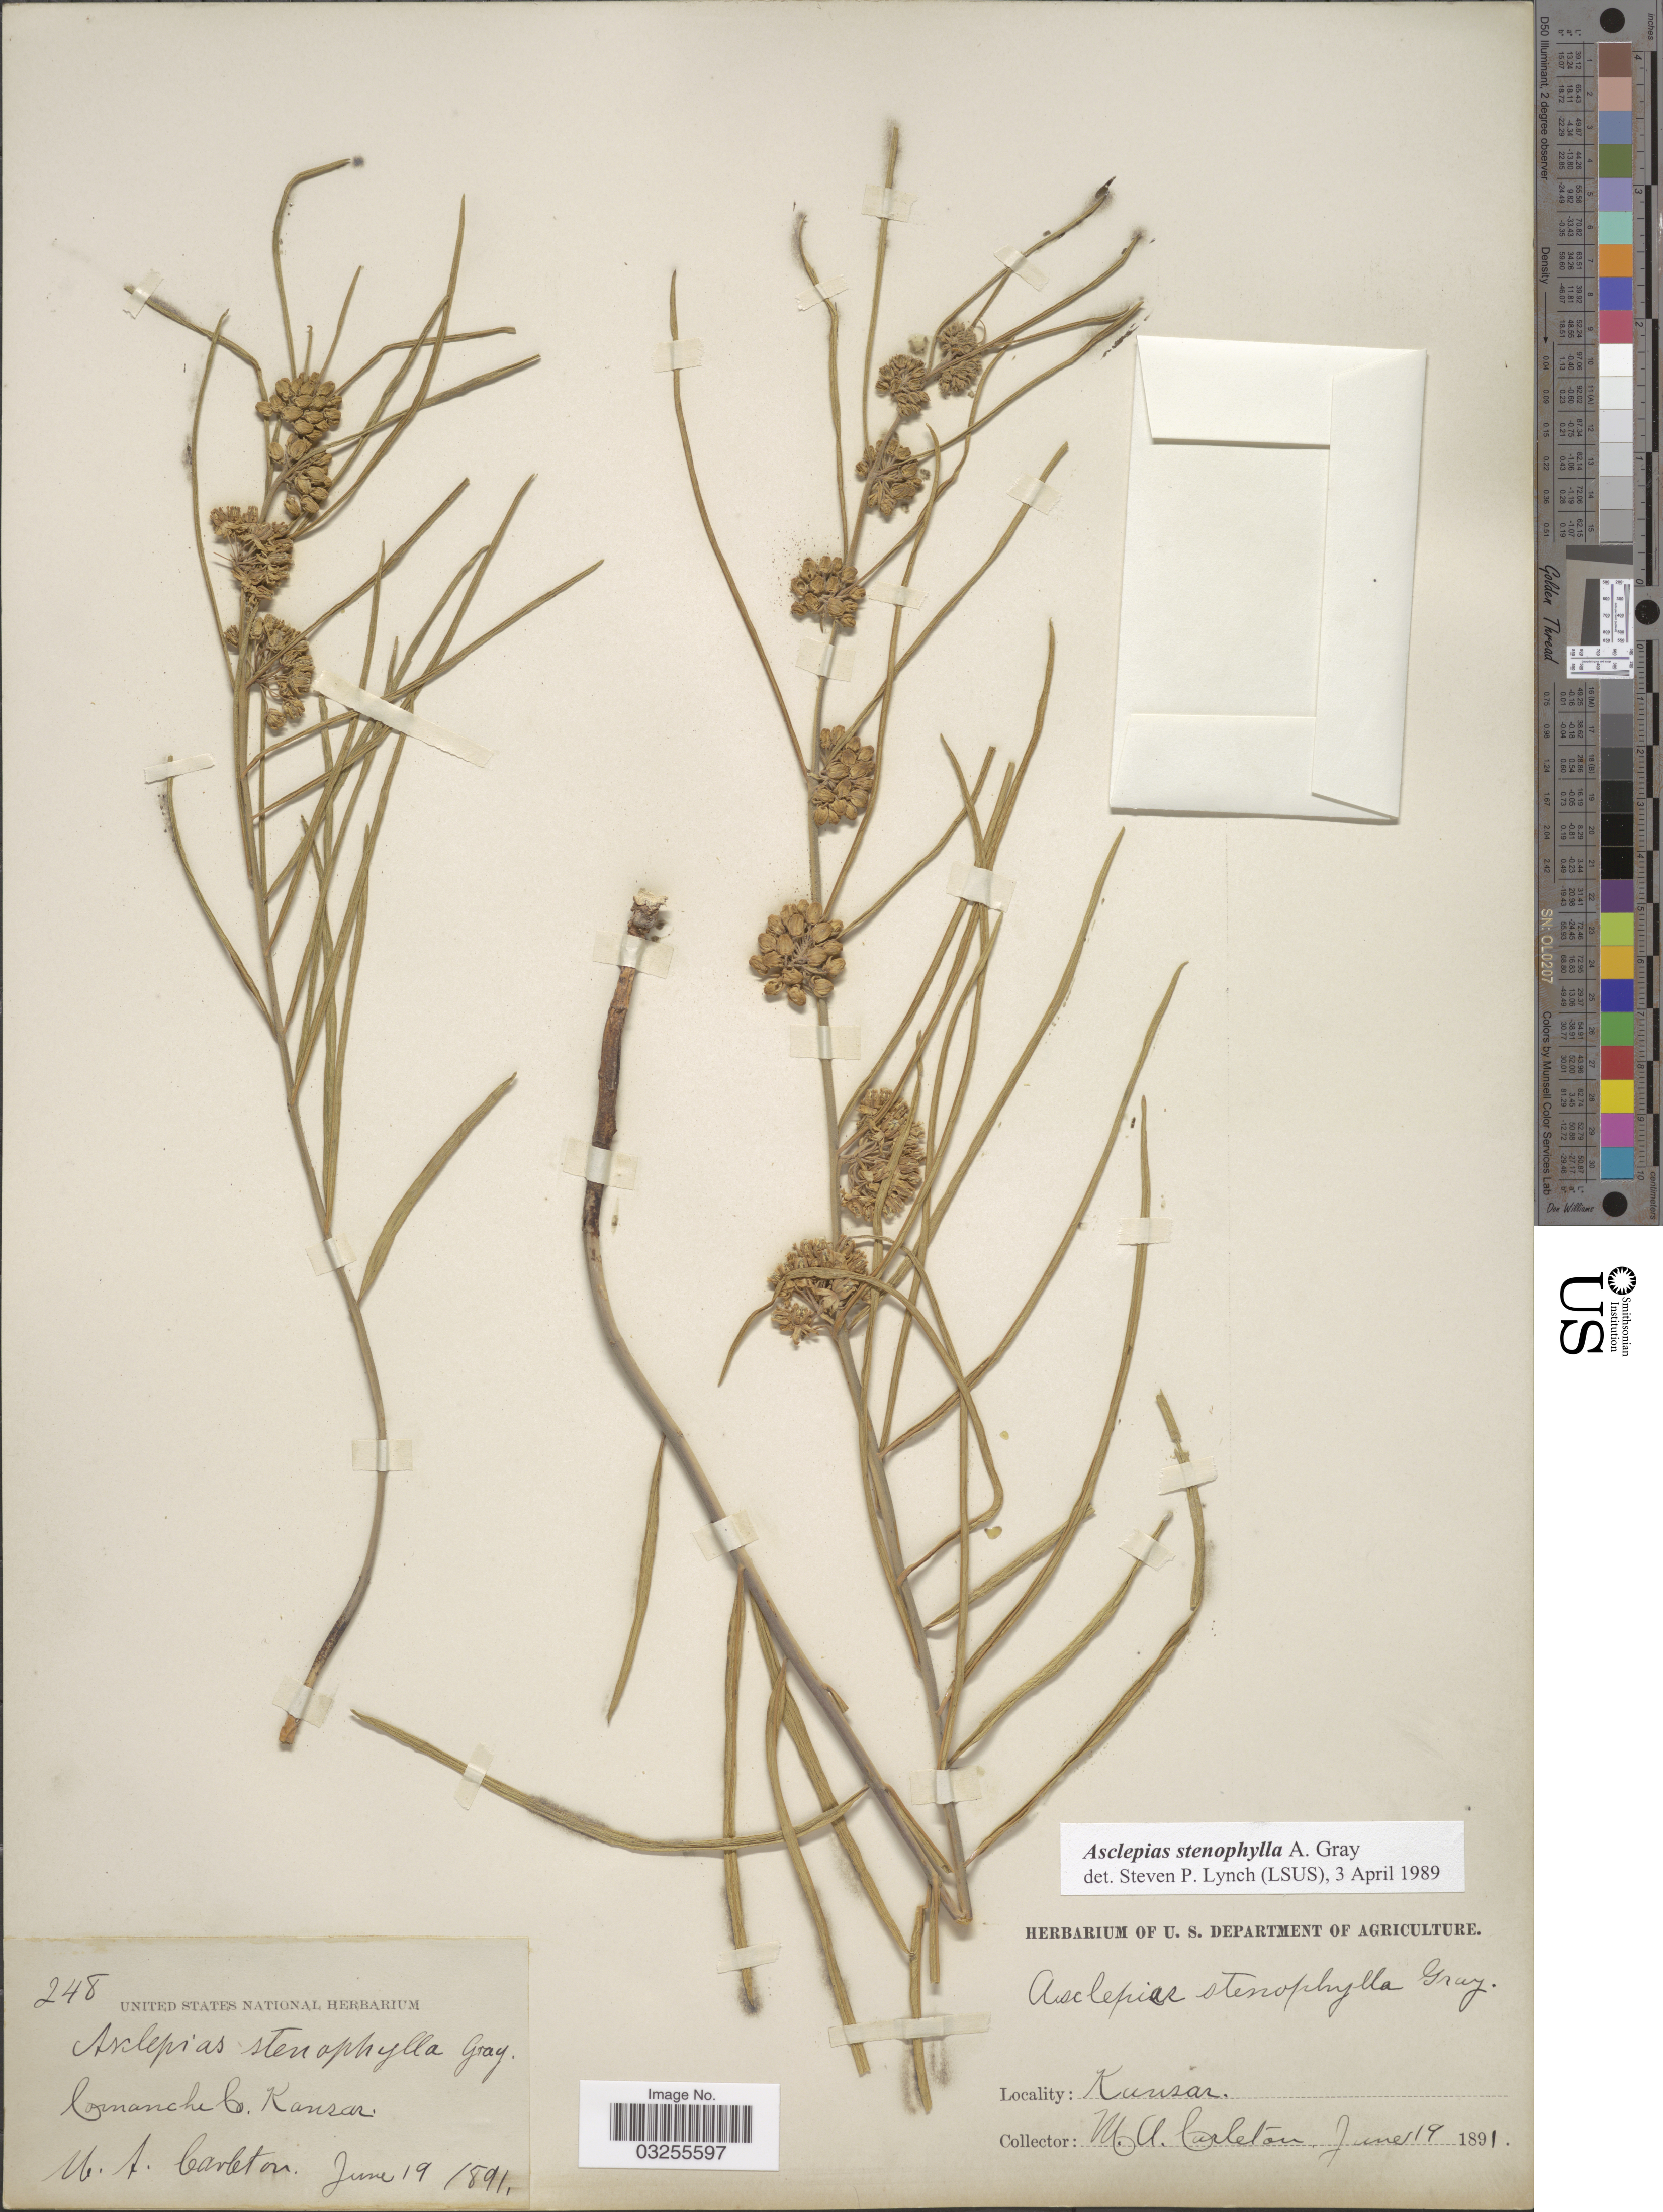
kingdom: Plantae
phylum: Tracheophyta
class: Magnoliopsida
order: Gentianales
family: Apocynaceae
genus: Asclepias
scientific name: Asclepias stenophylla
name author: A. Gray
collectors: M. A. Carleton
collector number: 248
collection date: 1891-06-19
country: United States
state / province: Kansas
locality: Comanche Co..